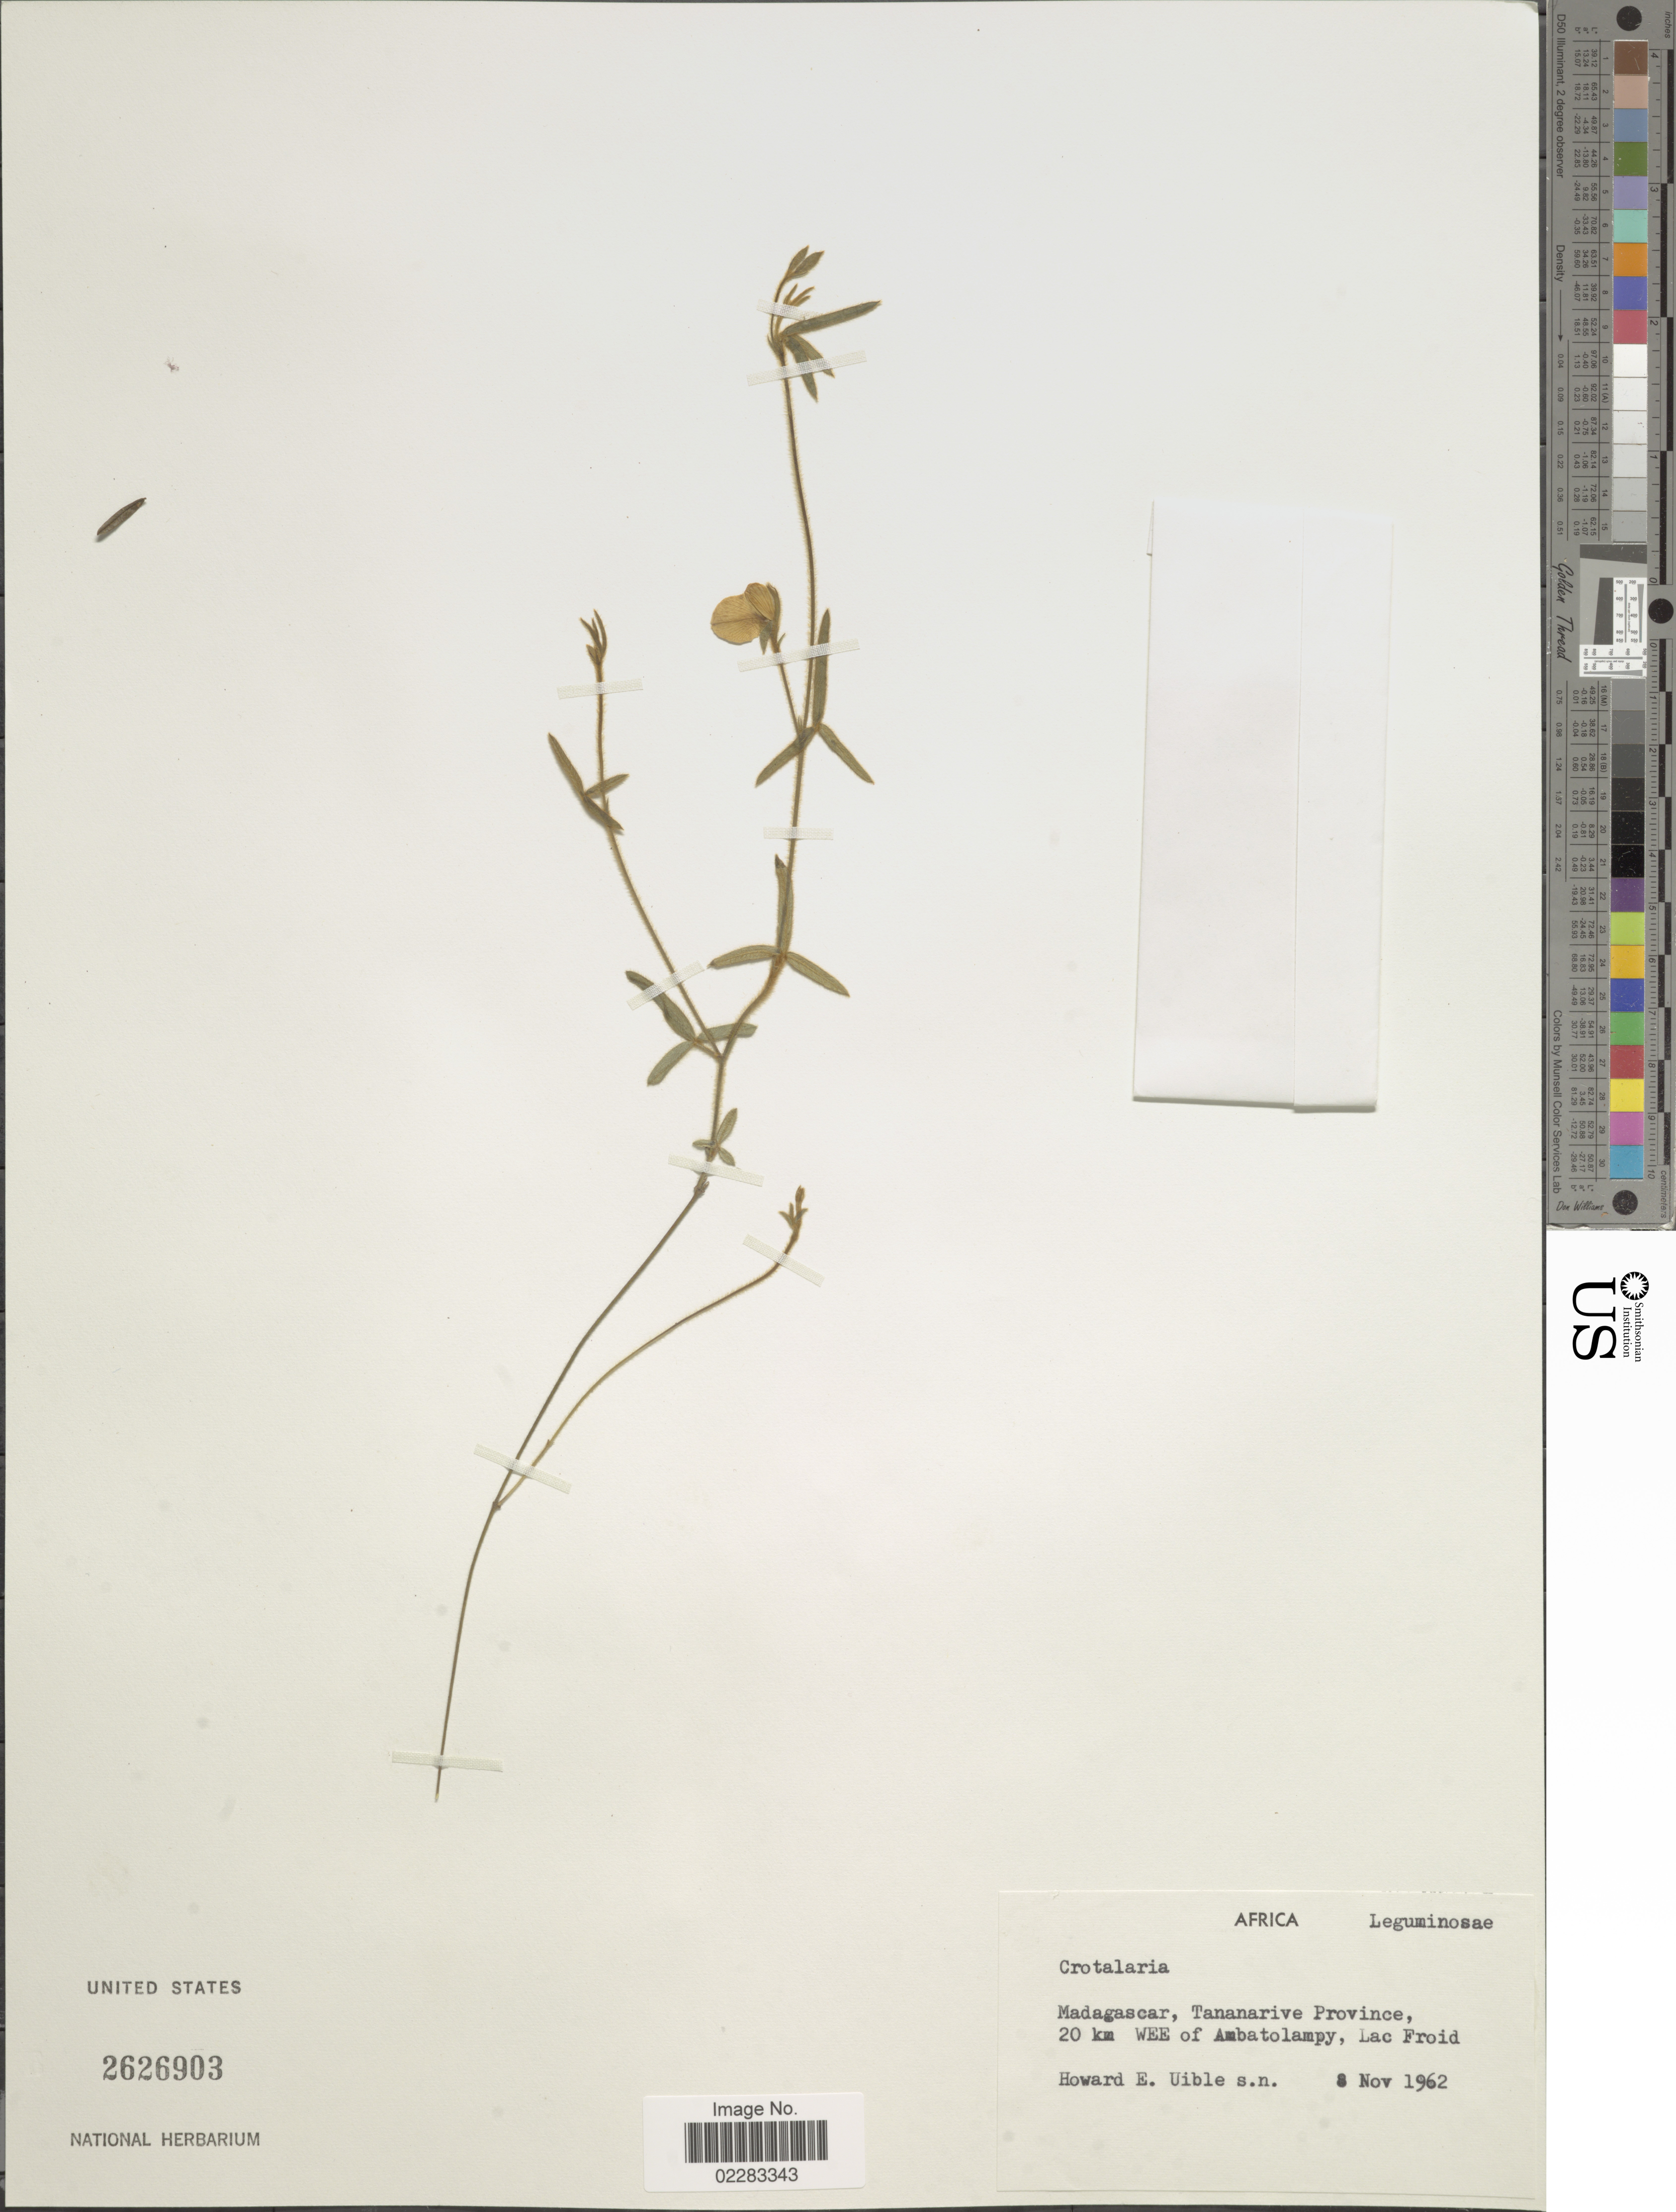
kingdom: Plantae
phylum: Tracheophyta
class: Magnoliopsida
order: Fabales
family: Fabaceae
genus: Crotalaria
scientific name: Crotalaria sp.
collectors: H. Uible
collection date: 1962-11-08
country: Madagascar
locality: Tananarive Province, 20 km WEE of Ambatolampy, Lac Froid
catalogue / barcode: US 2626903